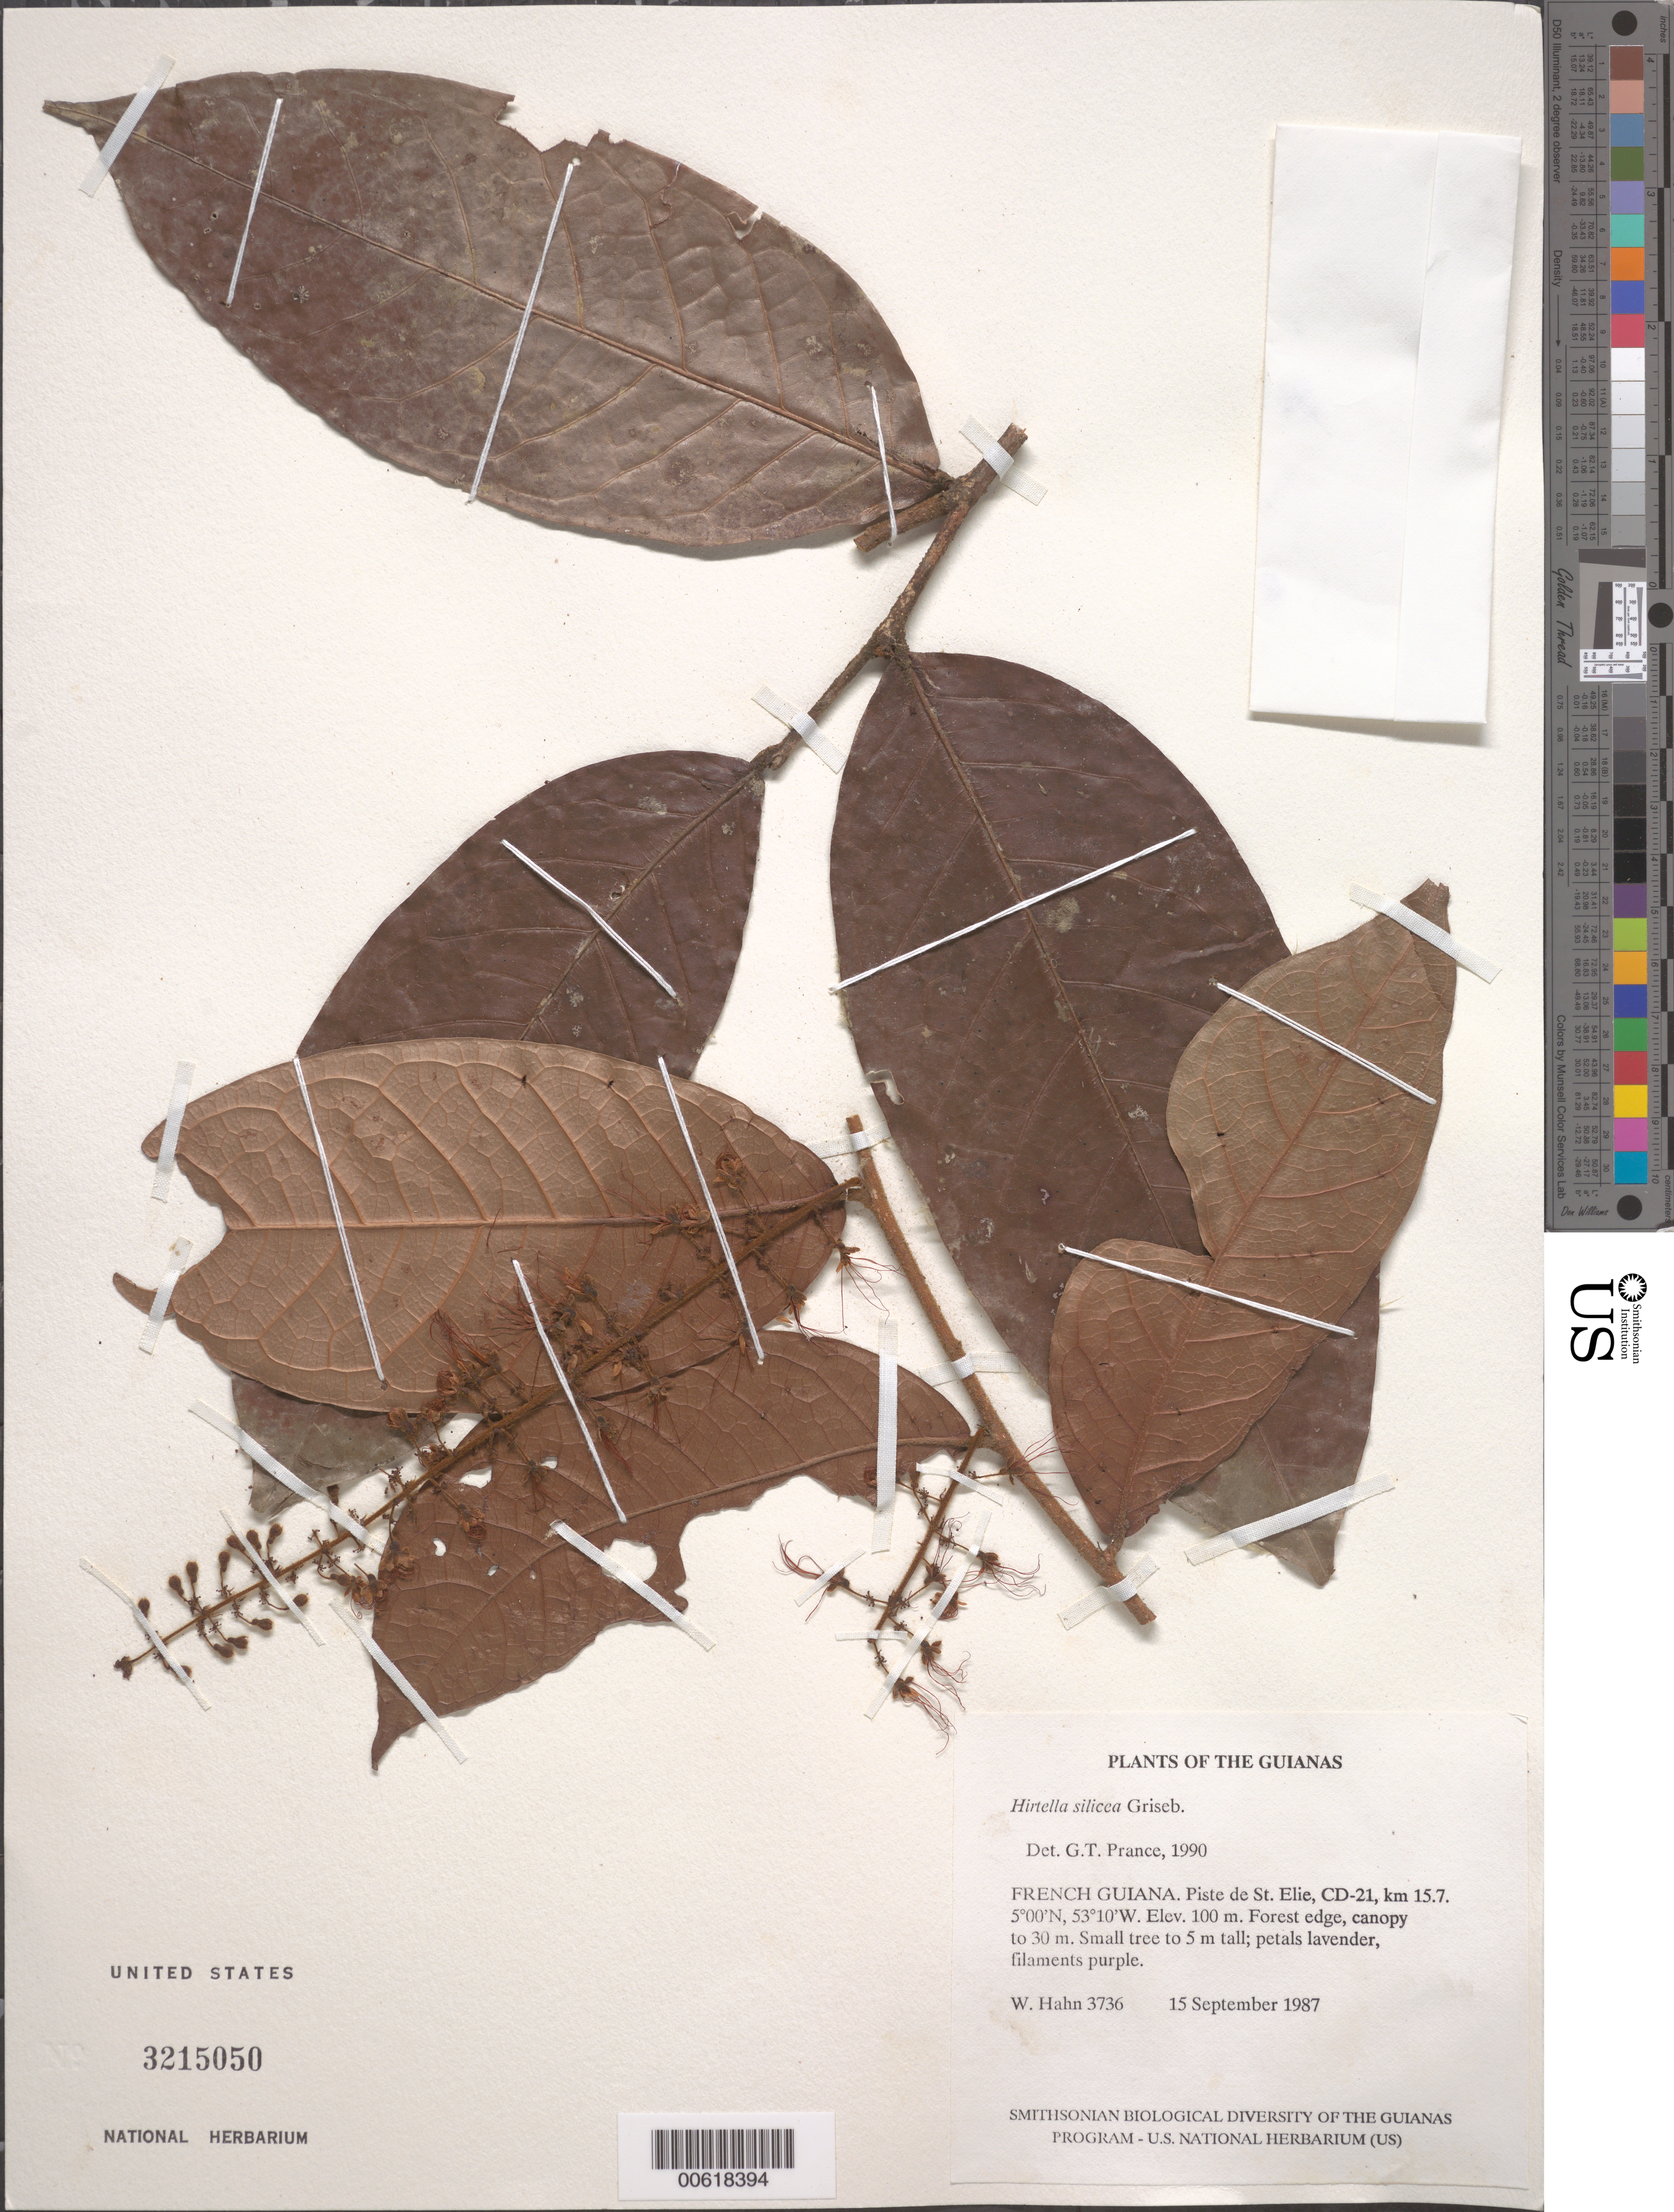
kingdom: Plantae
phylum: Tracheophyta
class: Magnoliopsida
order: Malpighiales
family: Chrysobalanaceae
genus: Hirtella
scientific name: Hirtella silicea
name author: Griseb.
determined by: Prance, G. T.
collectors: W. Hahn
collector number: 3736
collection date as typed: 15 September 1987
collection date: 1987-09-15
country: French Guiana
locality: Piste de St. Elie, CD-21, km 15.7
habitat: Forest edge, canopy to 30 m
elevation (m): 100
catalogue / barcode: US 3215050